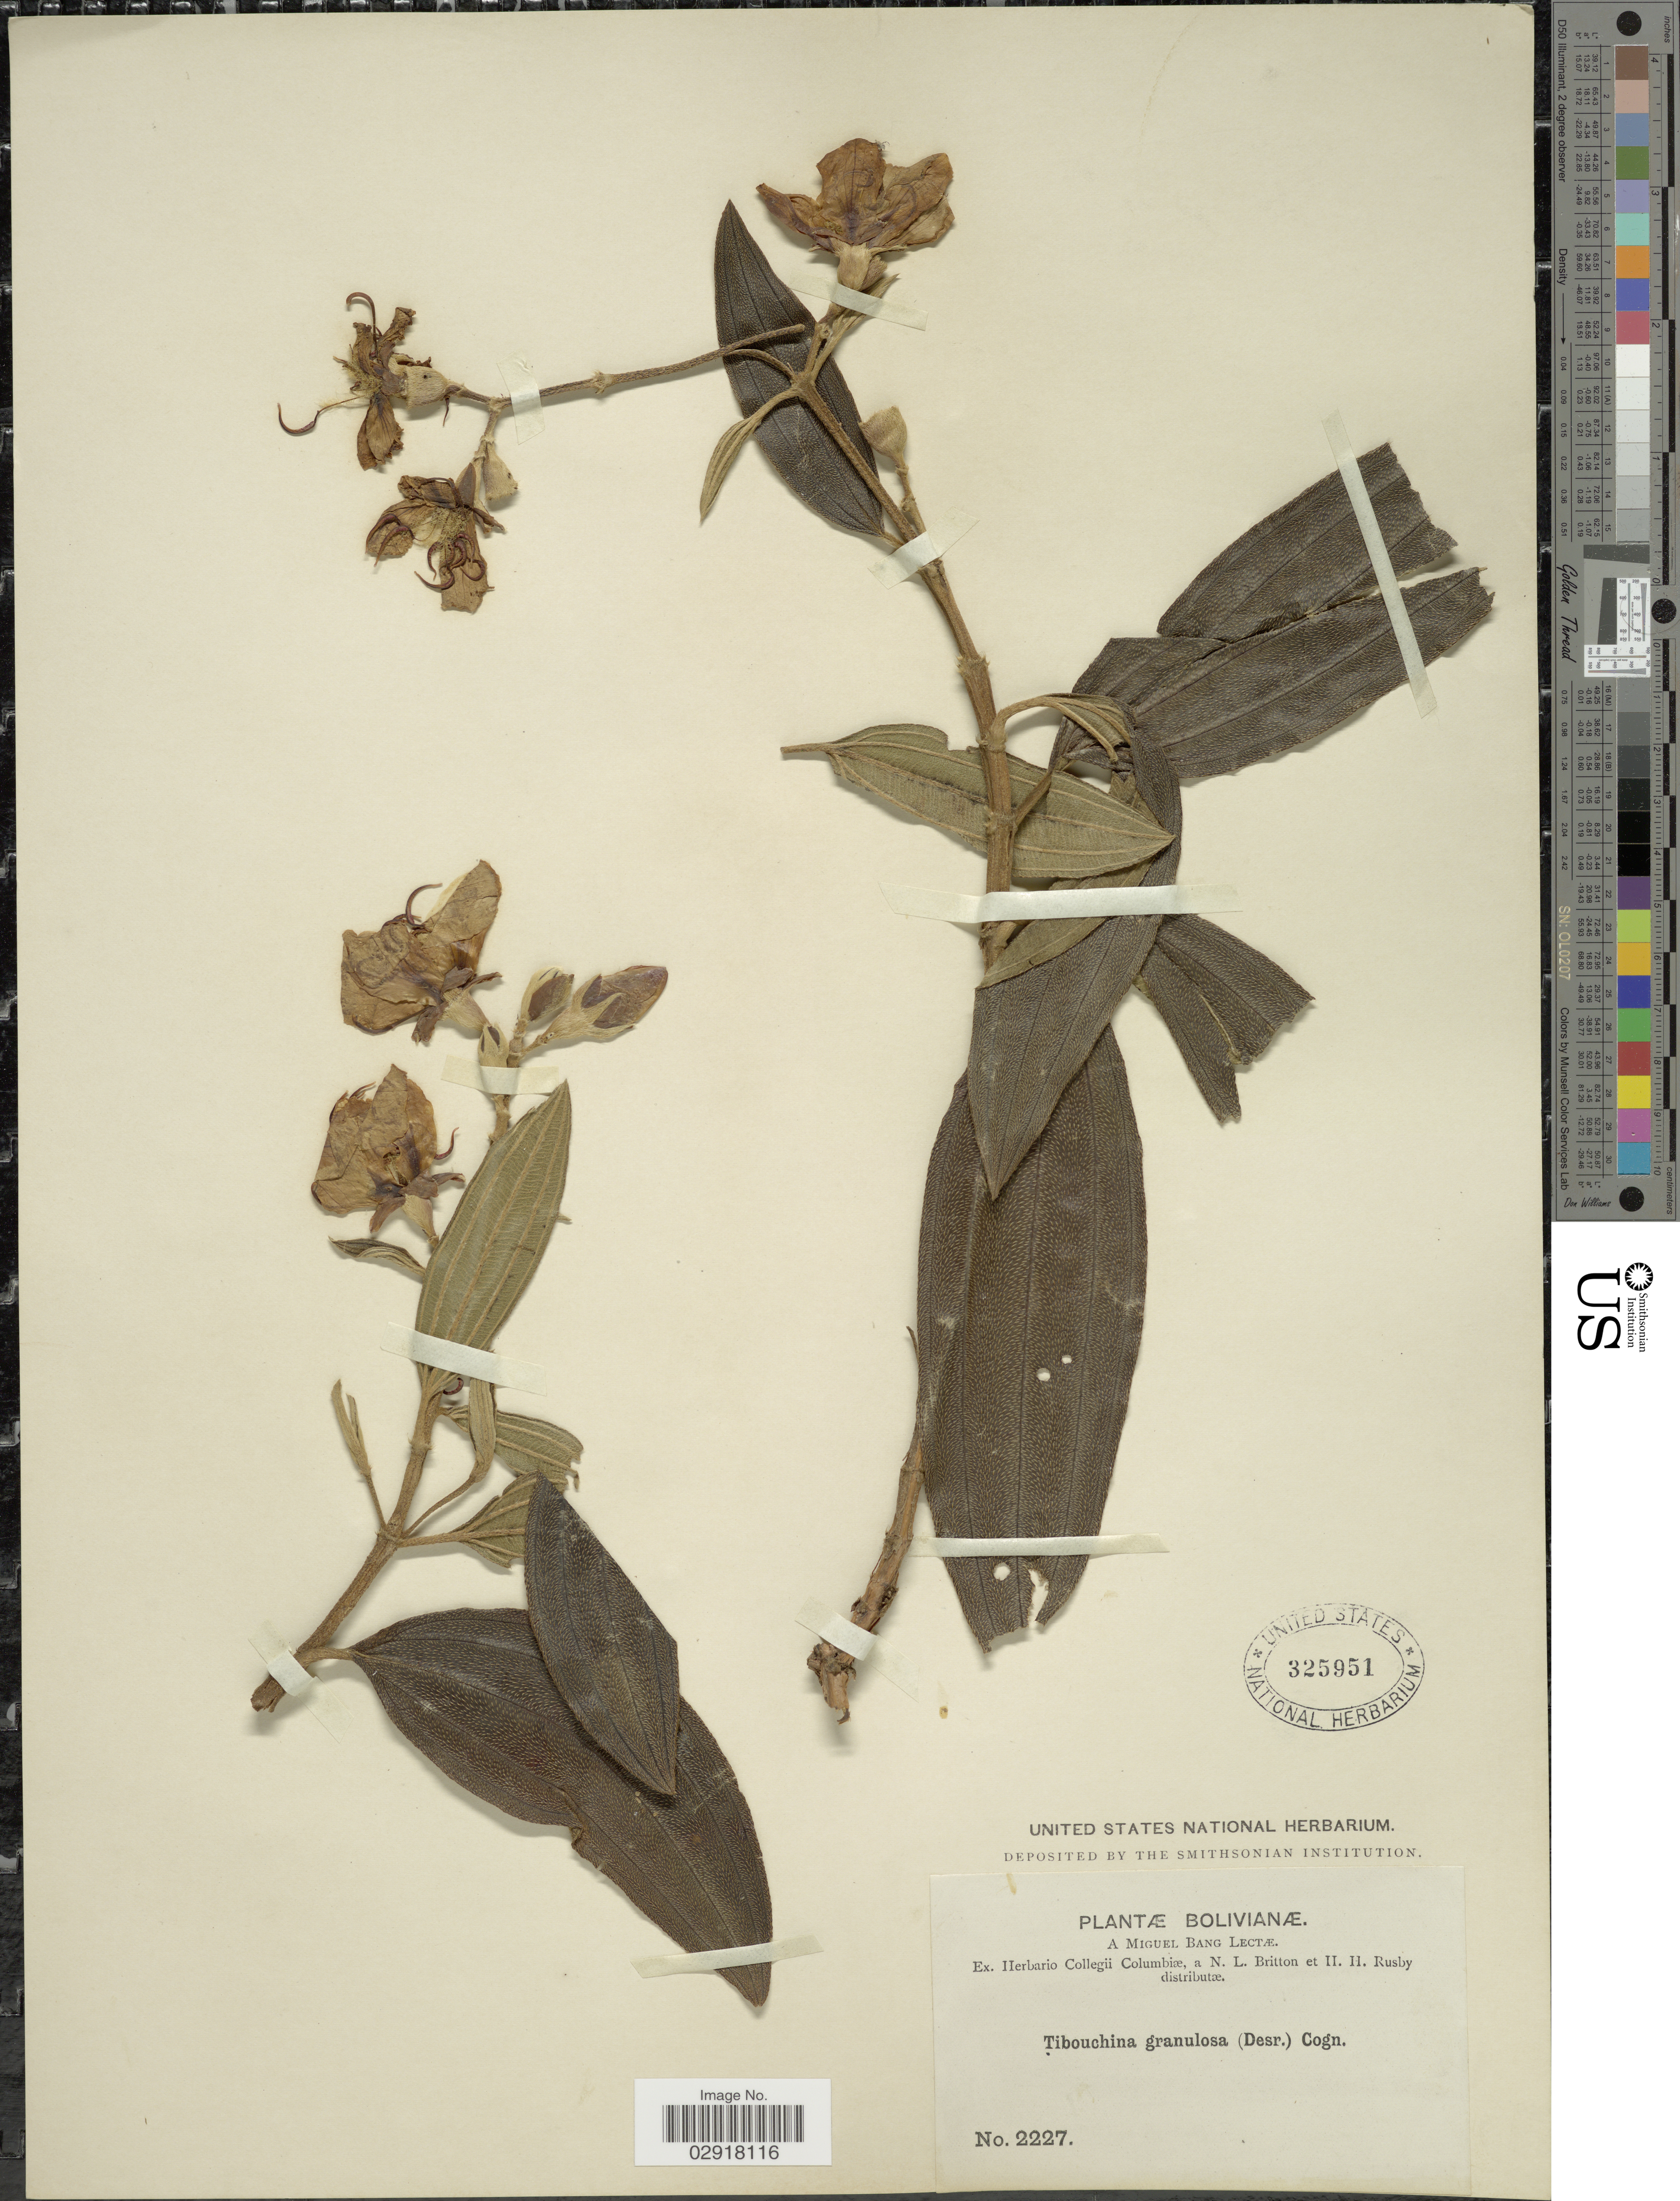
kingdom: Plantae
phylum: Tracheophyta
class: Magnoliopsida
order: Myrtales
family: Melastomataceae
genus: Pleroma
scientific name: Pleroma granulosum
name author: (Desr.) D. Don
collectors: M. Bang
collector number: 2227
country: Bolivia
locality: Bolivianæ.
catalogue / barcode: US 325951